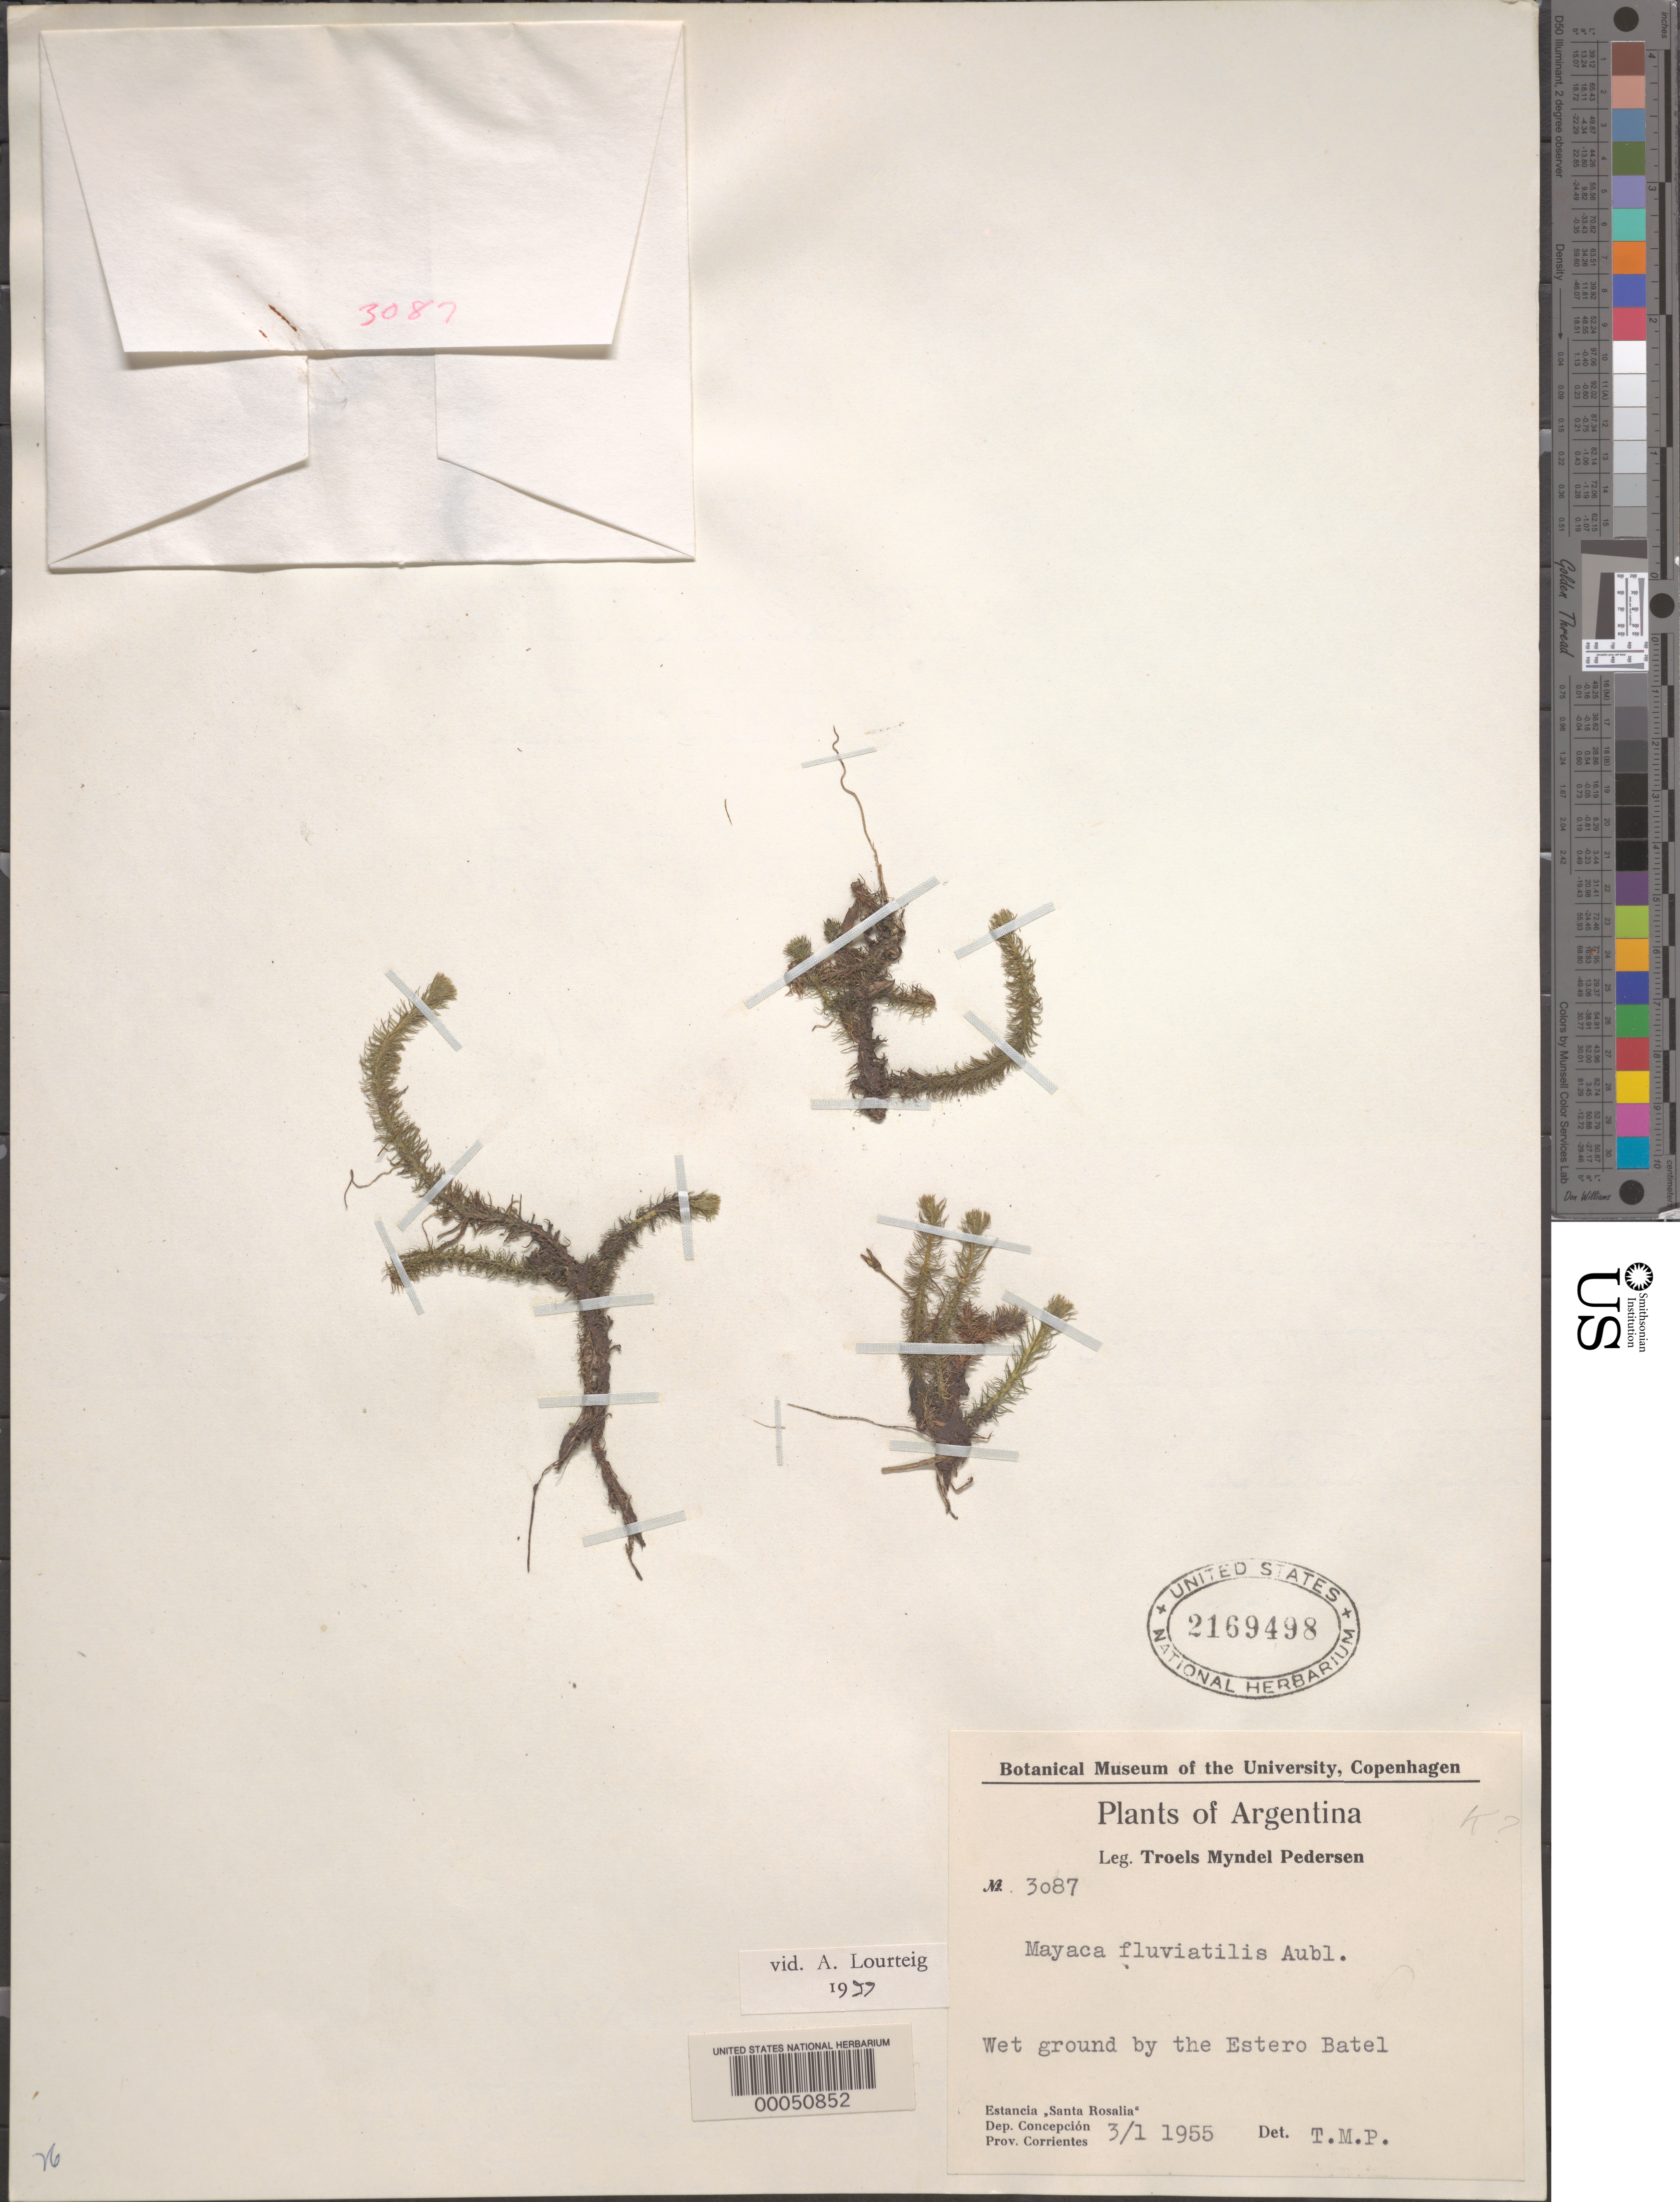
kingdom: Plantae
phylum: Tracheophyta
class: Liliopsida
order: Poales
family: Mayacaceae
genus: Mayaca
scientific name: Mayaca fluviatilis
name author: Aubl.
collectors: T. M. Pedersen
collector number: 3087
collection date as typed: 01 May 1955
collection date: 1955-05-01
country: Argentina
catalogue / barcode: US 2169498